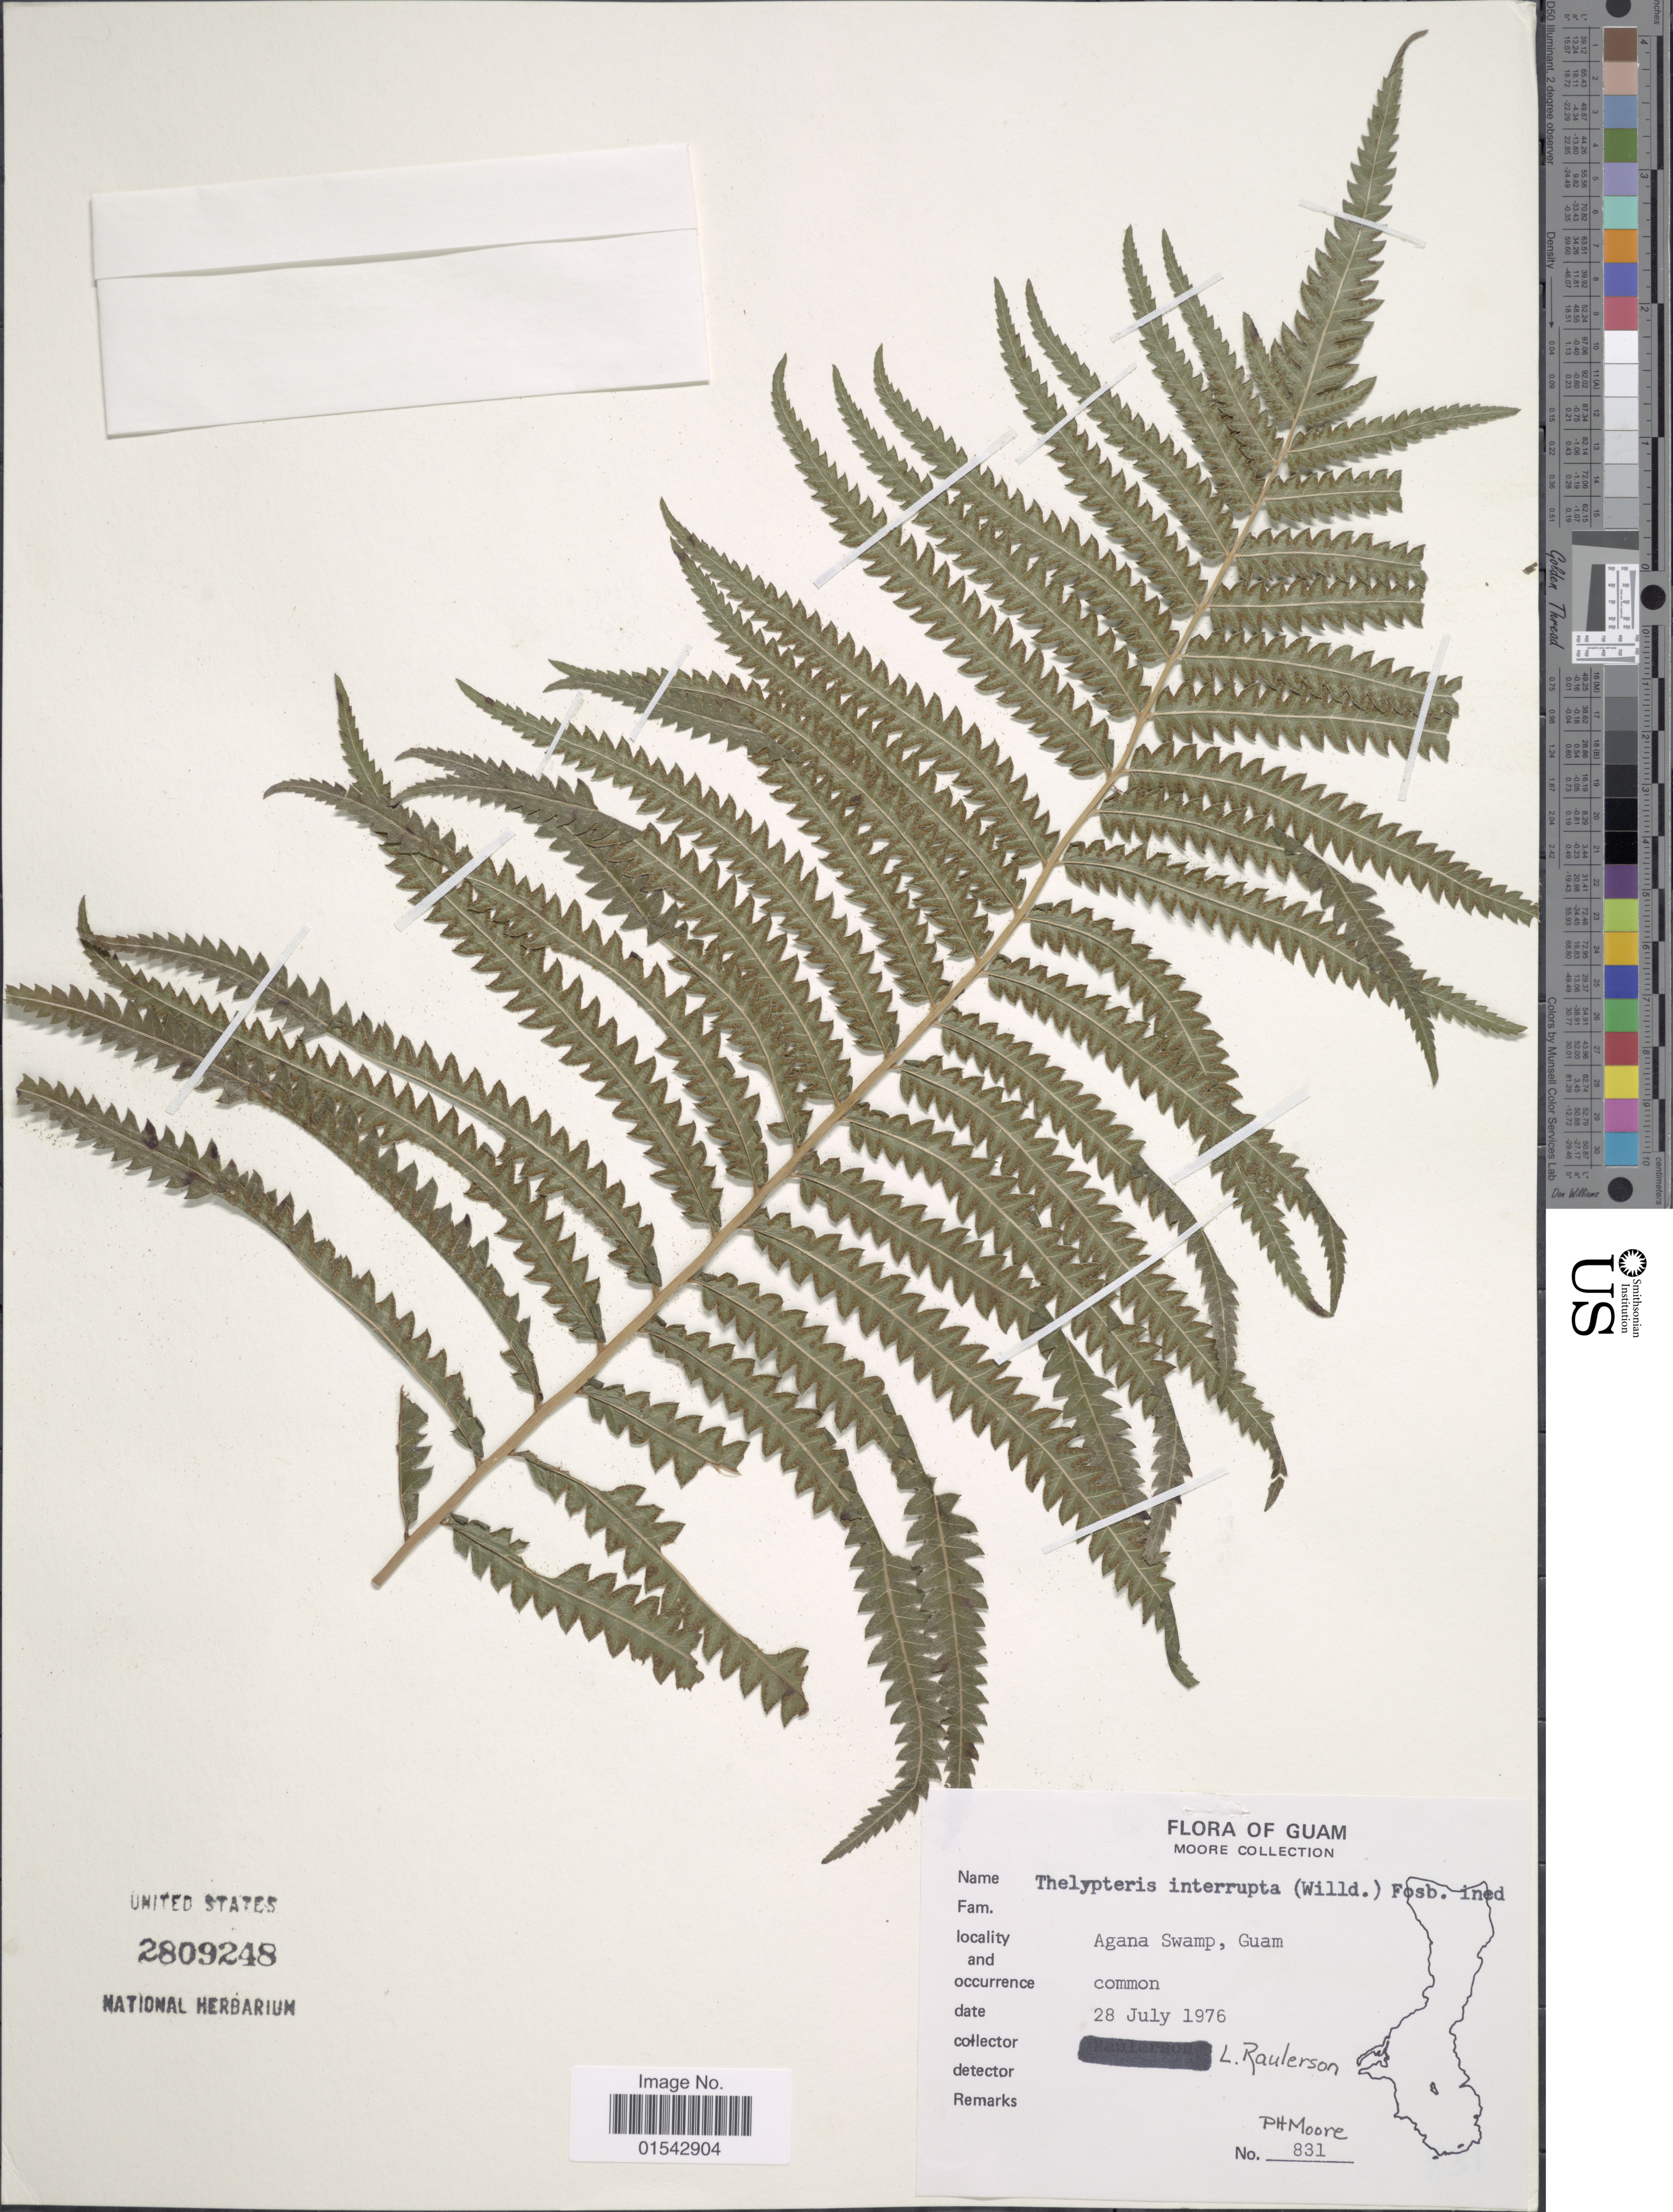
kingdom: Plantae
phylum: Tracheophyta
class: Polypodiopsida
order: Polypodiales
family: Thelypteridaceae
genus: Cyclosorus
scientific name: Cyclosorus interruptus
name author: (Willd.) H. Itô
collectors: L. Raulerson & P. H. Moore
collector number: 831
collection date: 1976-07-28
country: Guam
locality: Guam, Agana Swamp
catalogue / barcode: US 2809248